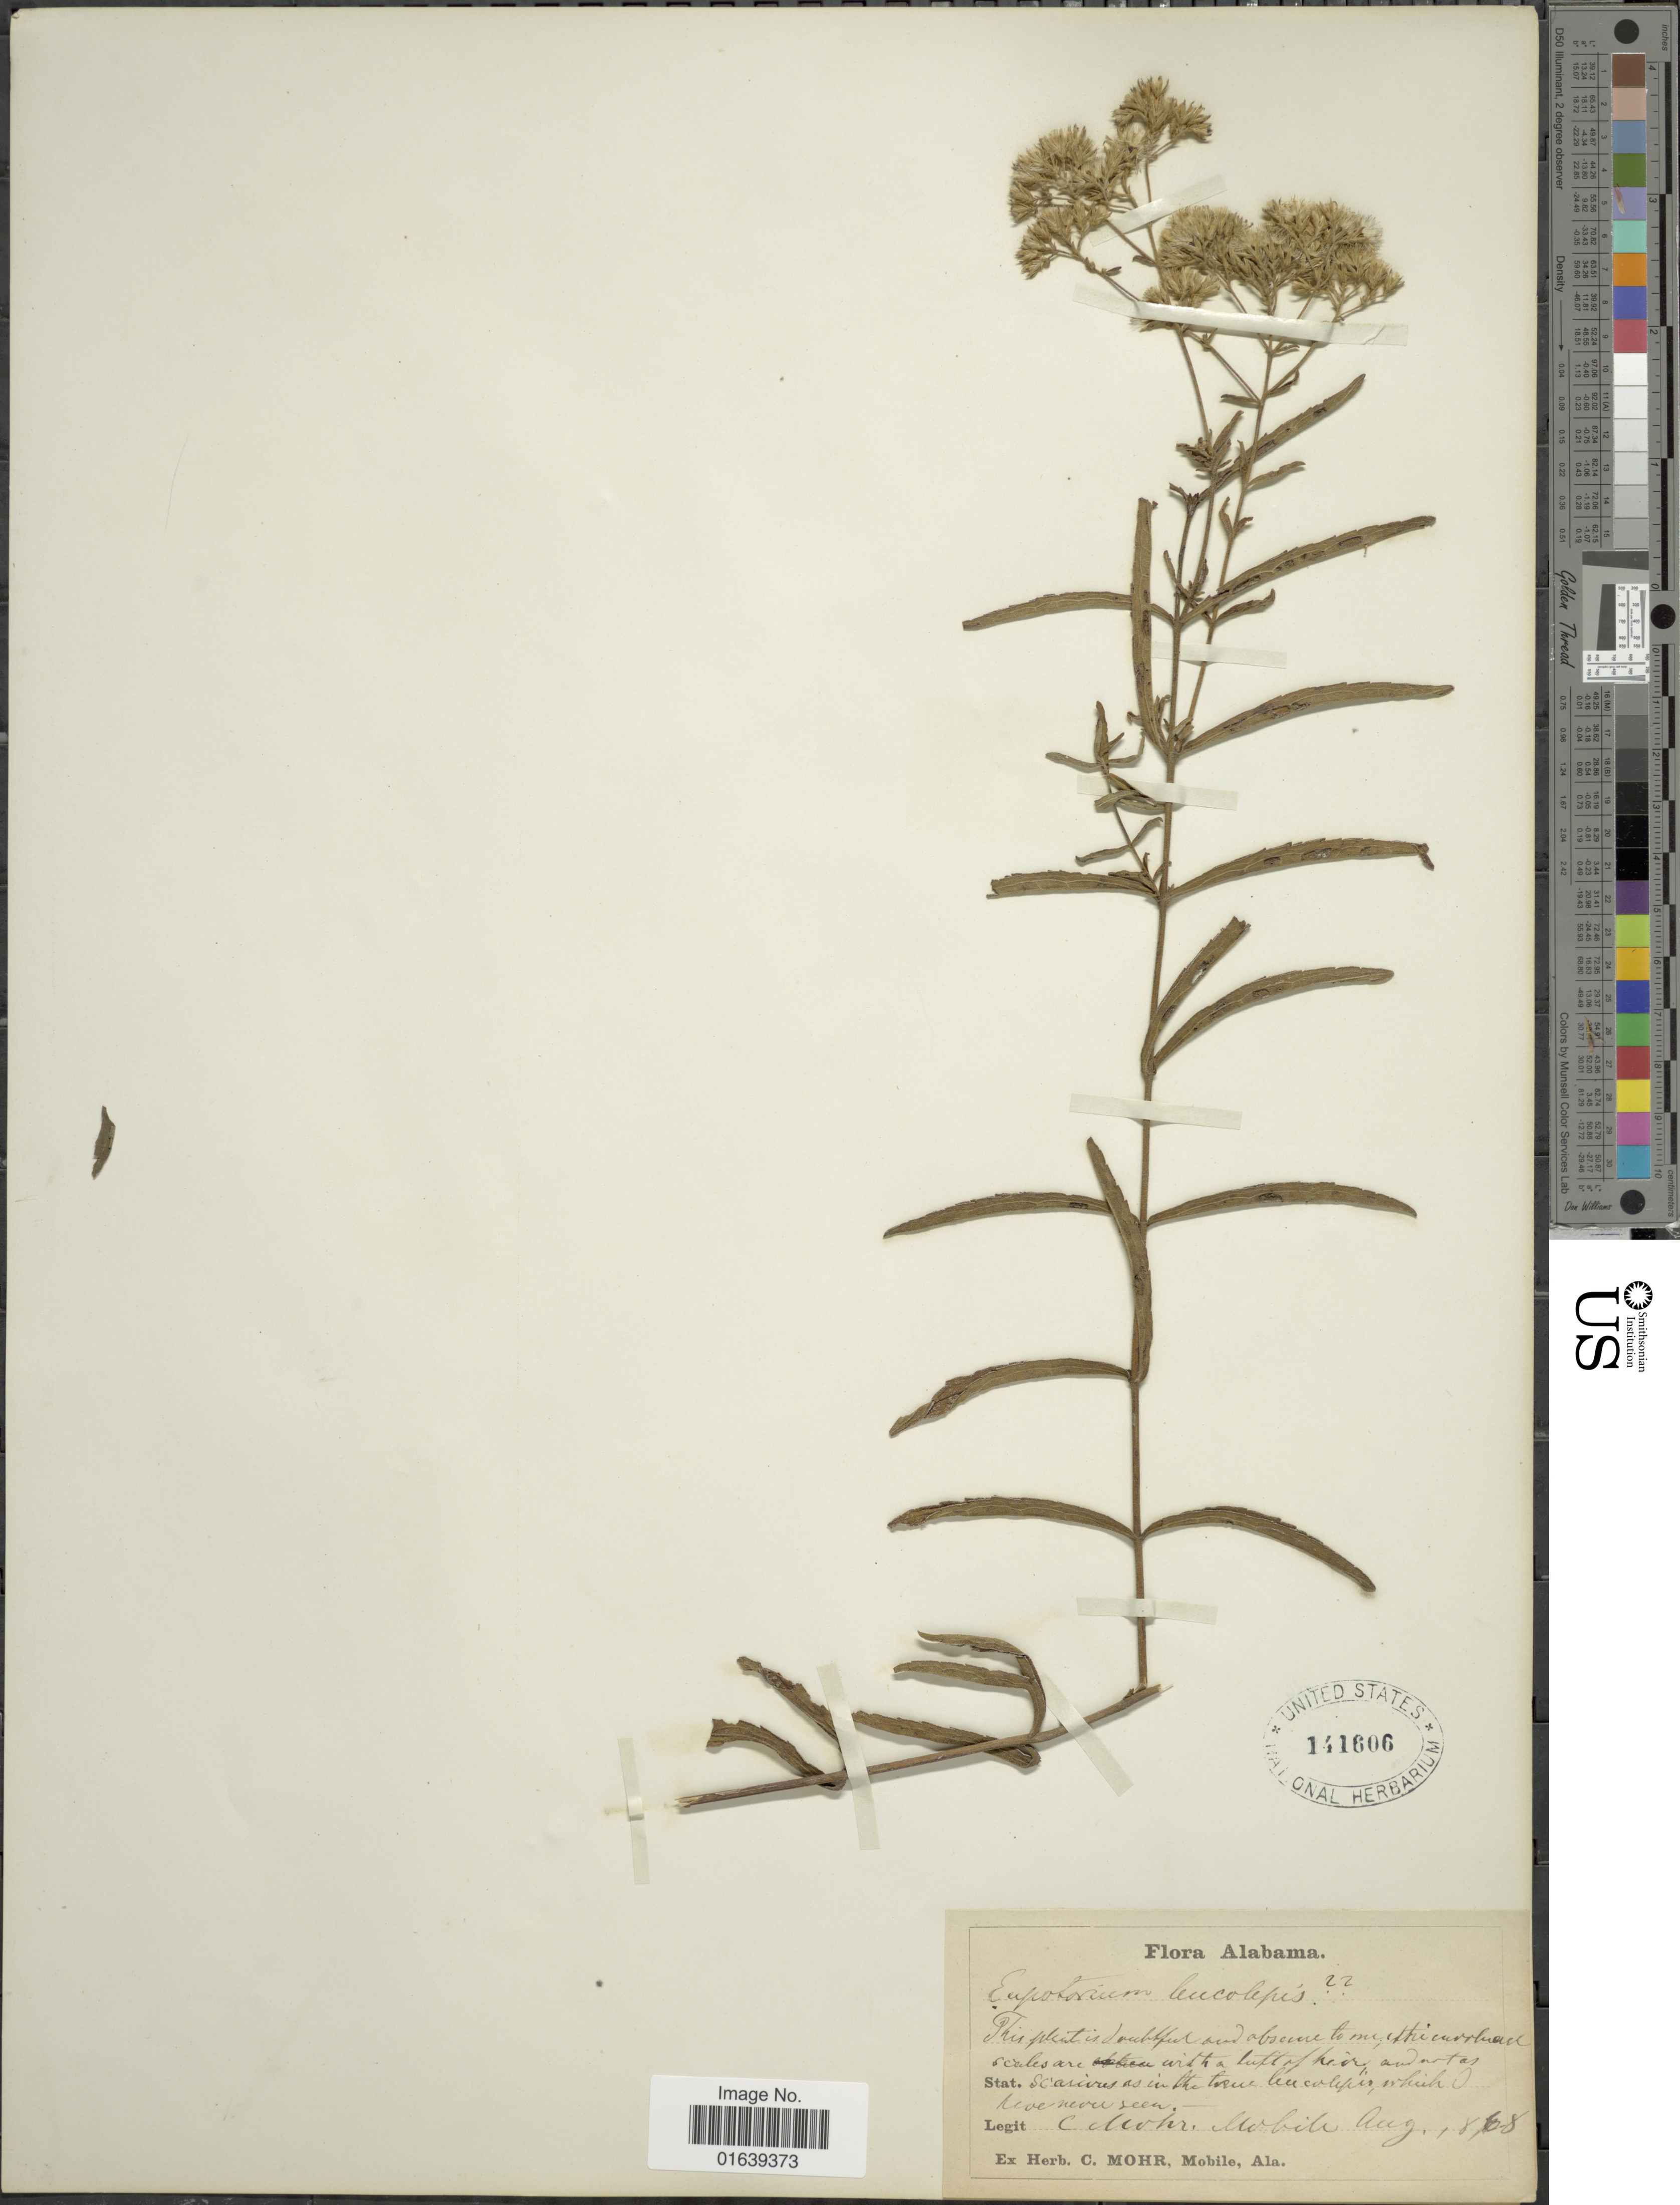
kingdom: Plantae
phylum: Tracheophyta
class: Magnoliopsida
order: Asterales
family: Asteraceae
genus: Eupatorium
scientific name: Eupatorium leucolepis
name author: (DC.) Torr. & A. Gray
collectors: Mohr, C. T. (herbarium)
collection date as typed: Transcribed d/m/y: 8/8/68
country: United States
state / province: Alabama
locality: Mobile.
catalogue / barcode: US 141606